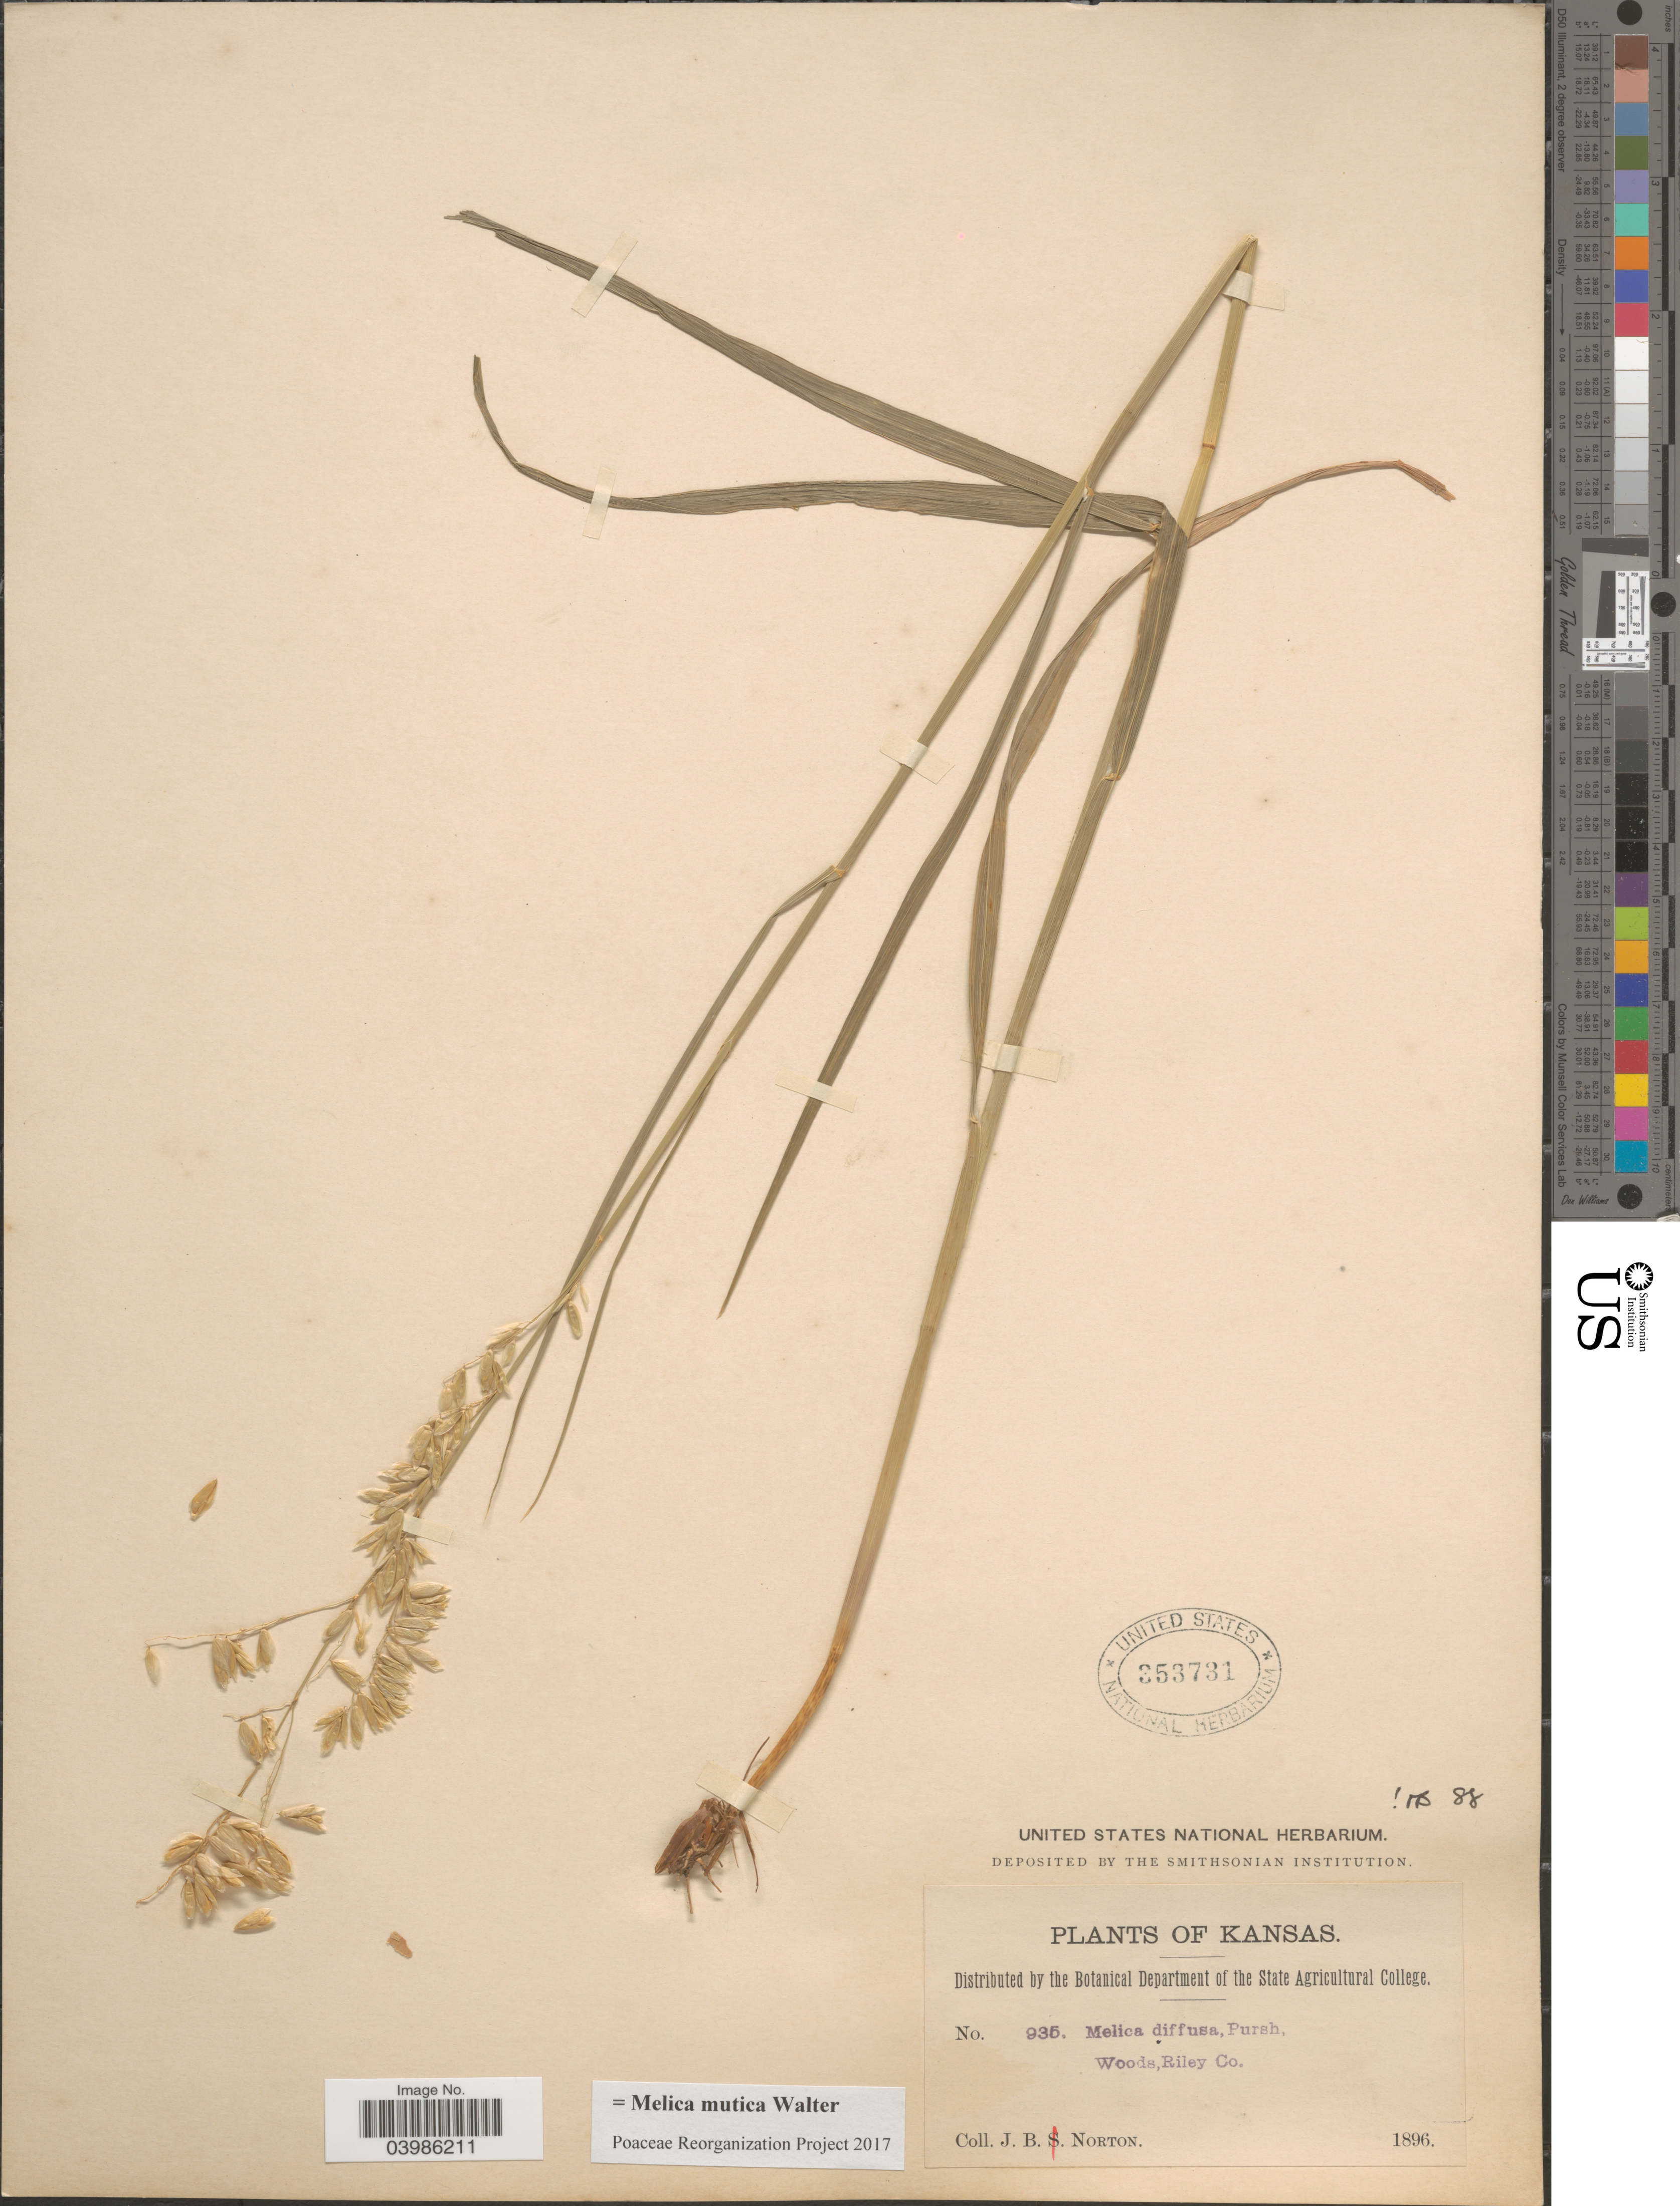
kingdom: Plantae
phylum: Tracheophyta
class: Liliopsida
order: Poales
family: Poaceae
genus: Melica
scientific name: Melica mutica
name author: Walter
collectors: J. B. Norton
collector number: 935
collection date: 1896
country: United States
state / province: Kansas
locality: Woods, Riley Co.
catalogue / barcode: US 353731